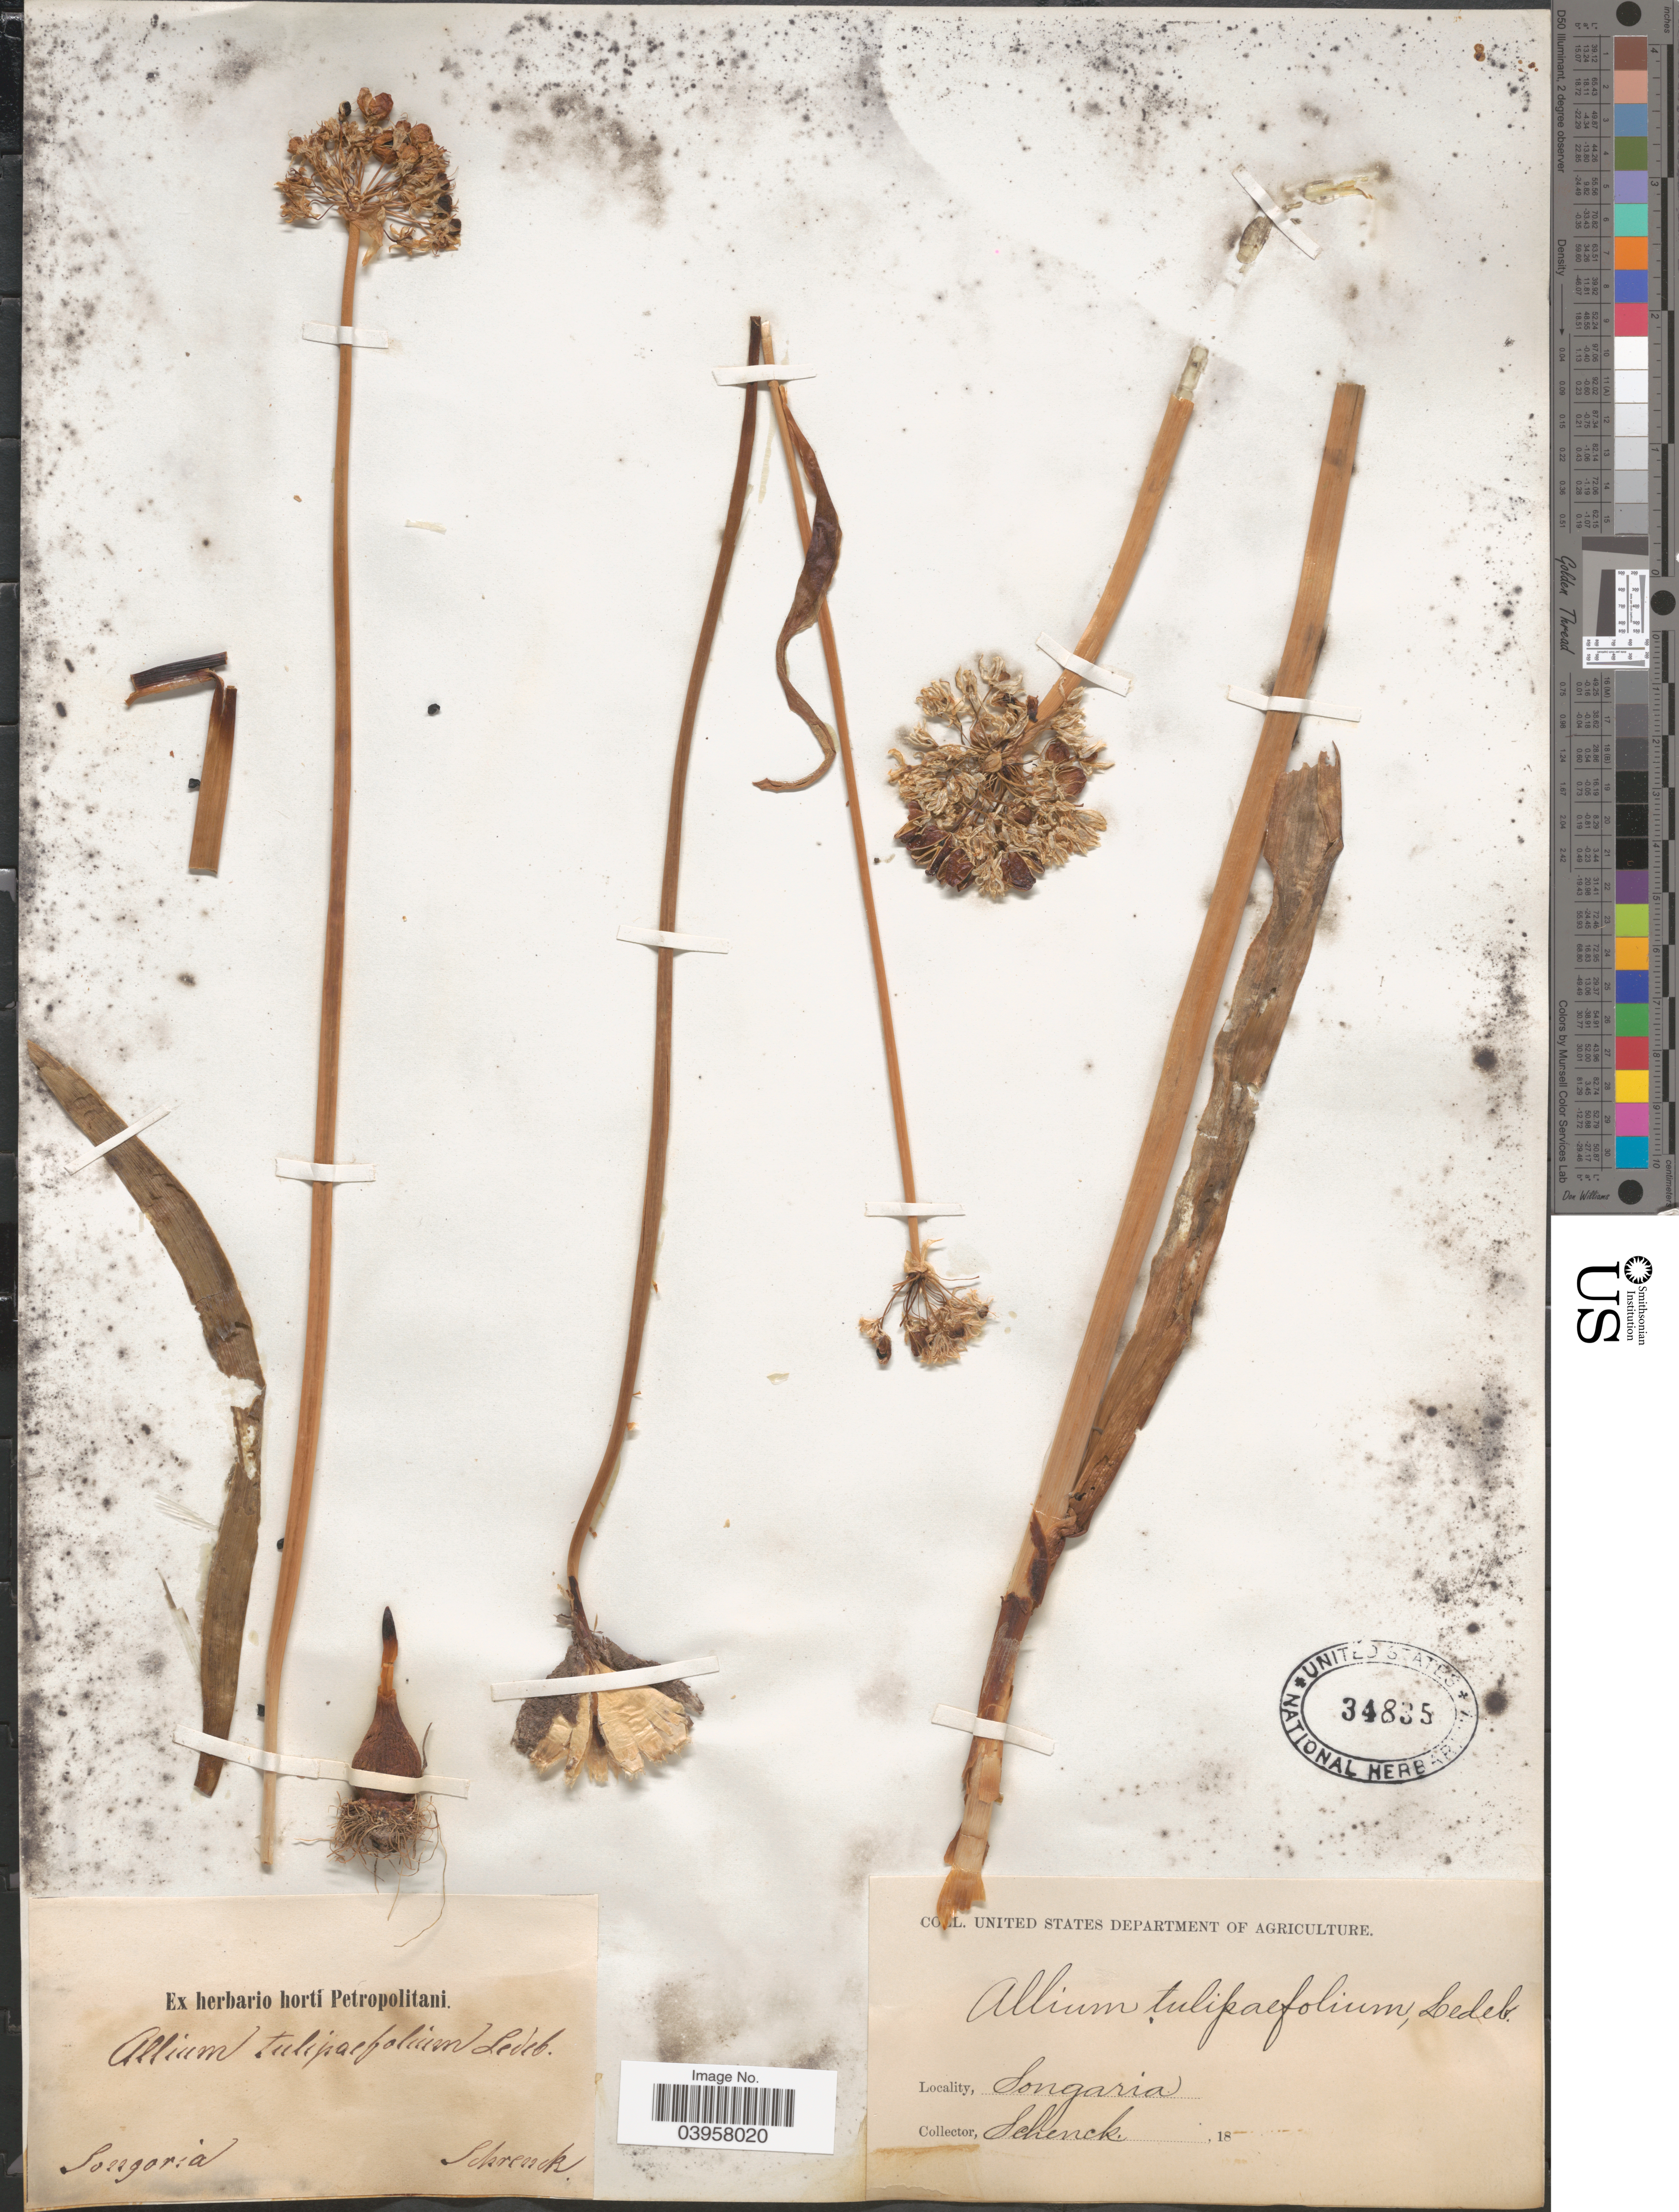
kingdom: Plantae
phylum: Tracheophyta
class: Liliopsida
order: Asparagales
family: Amaryllidaceae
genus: Allium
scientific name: Allium tulipifolium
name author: Ledeb.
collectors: -- Schrenck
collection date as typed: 18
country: China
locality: Songaria.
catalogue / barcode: US 34835